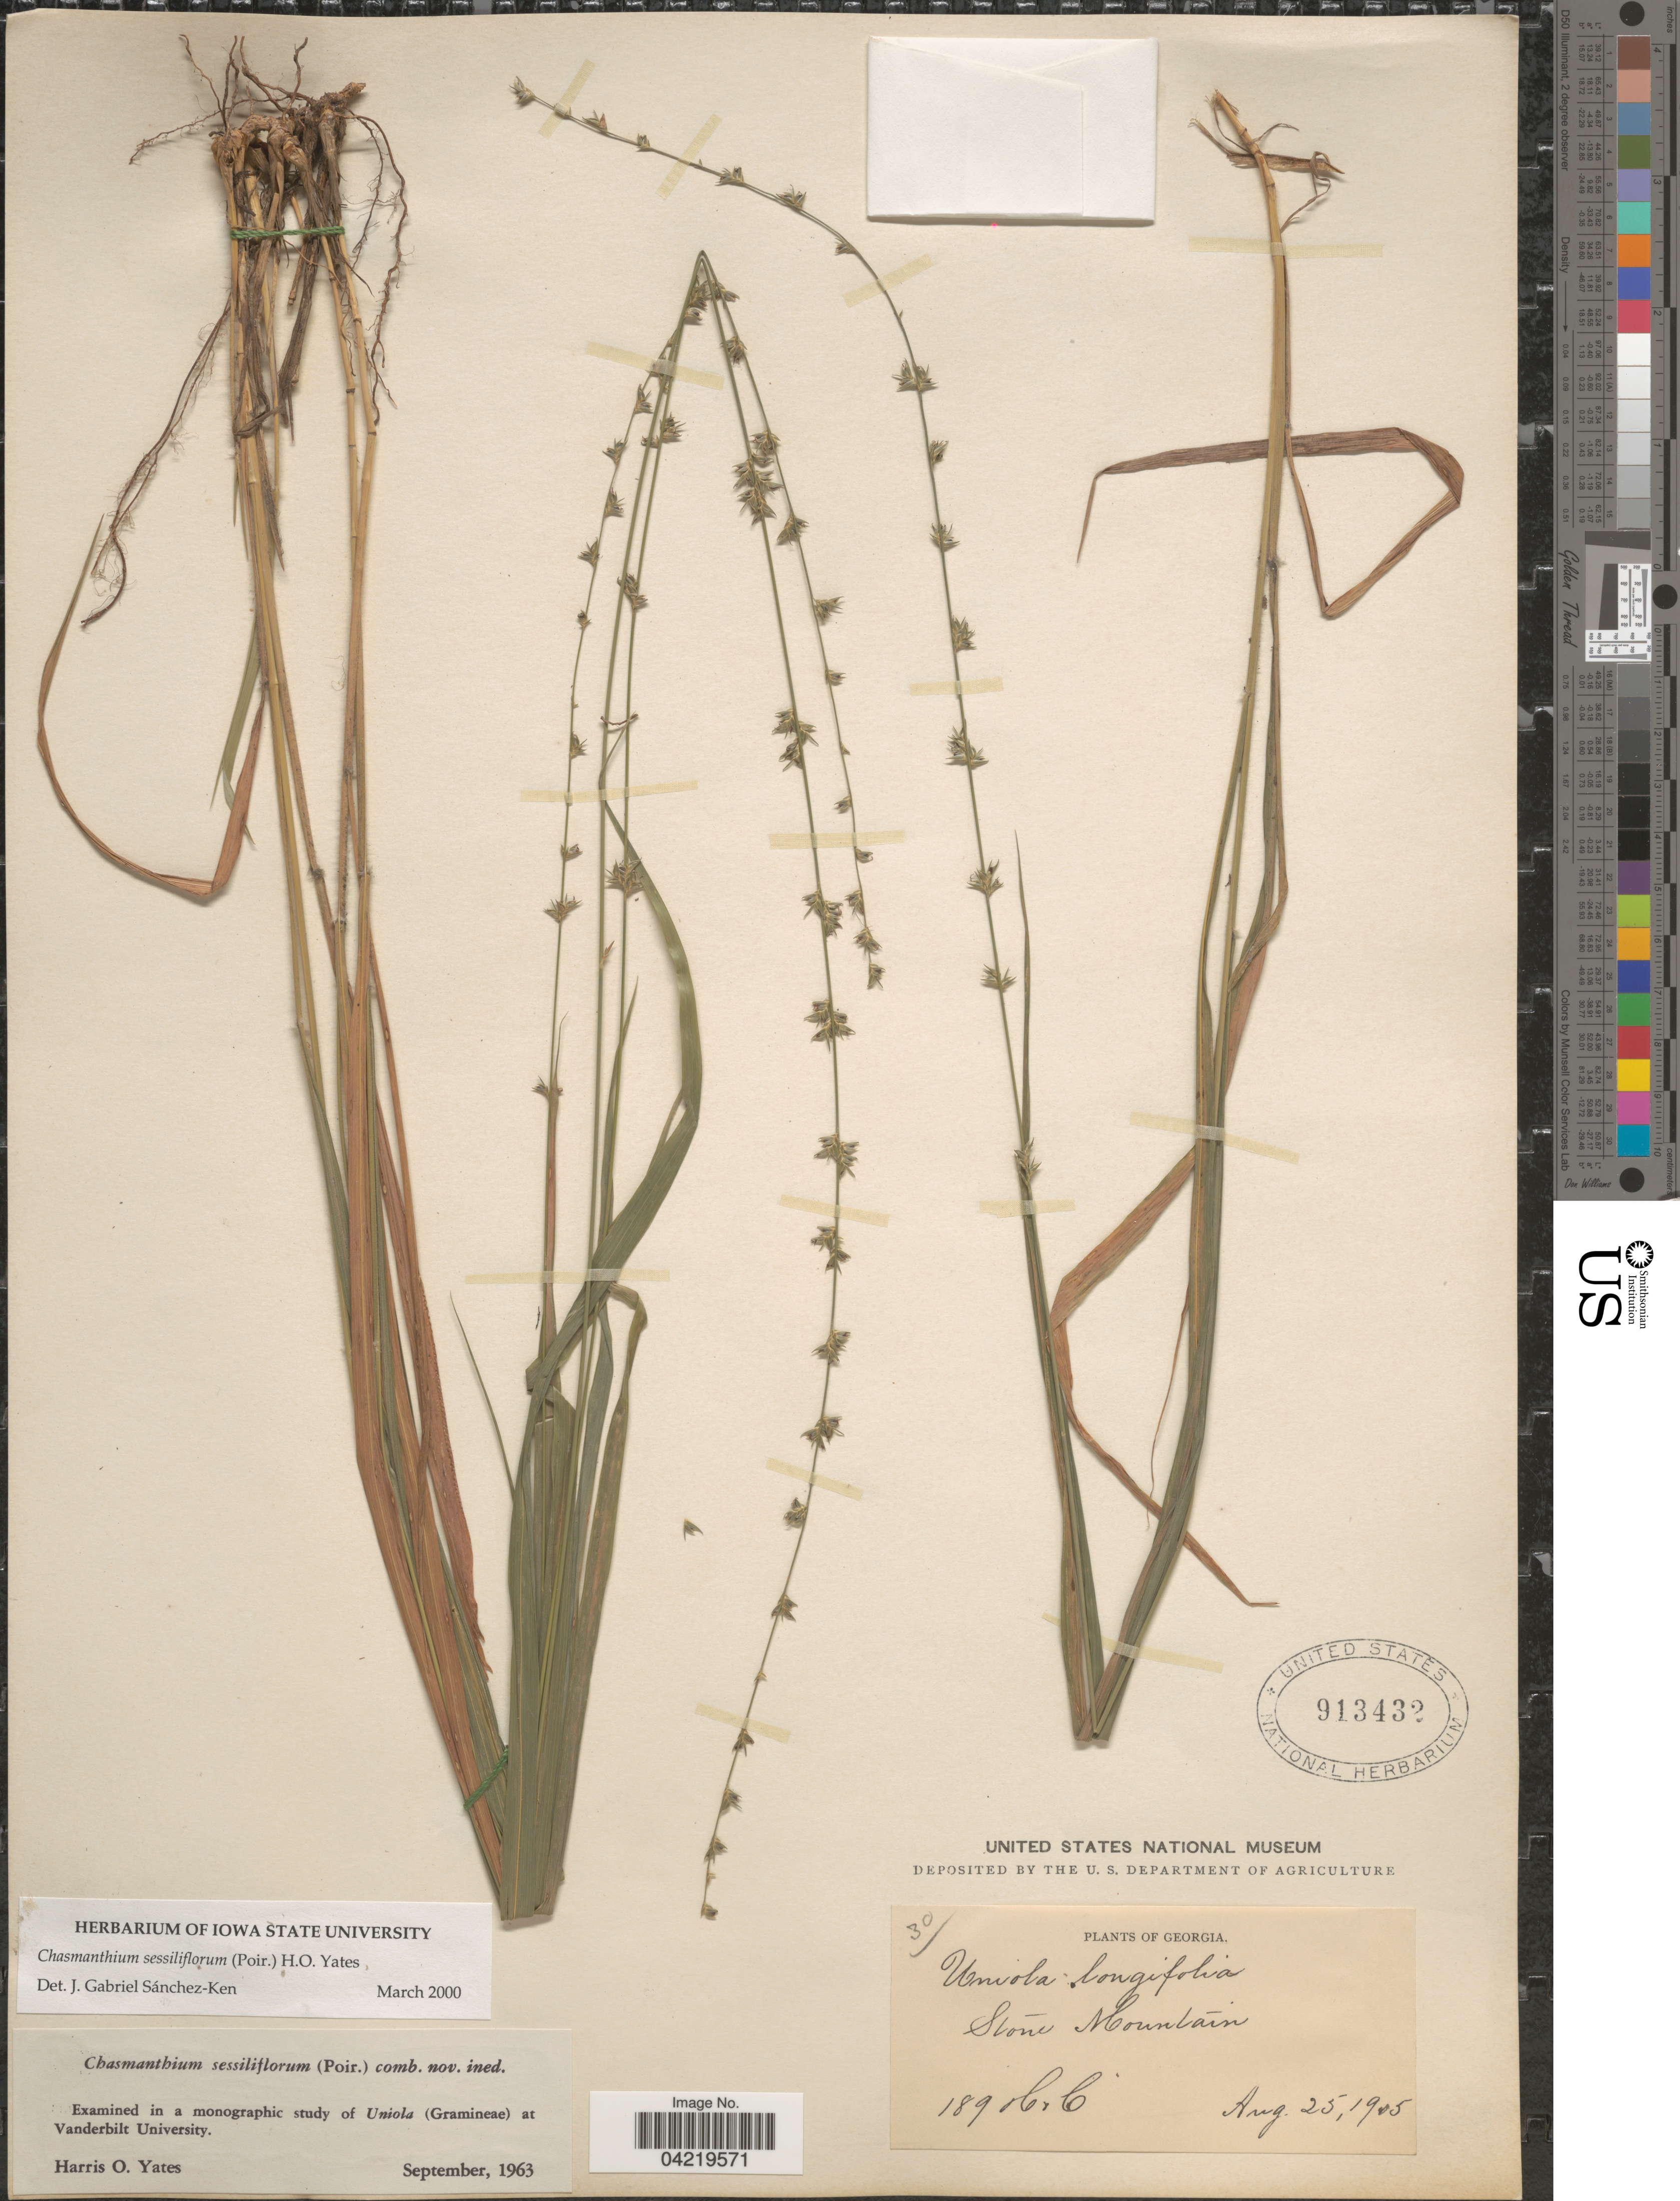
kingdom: Plantae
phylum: Tracheophyta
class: Liliopsida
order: Poales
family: Poaceae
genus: Chasmanthium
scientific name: Chasmanthium laxum subsp. sessiliflorum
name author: (L.) H.O. Yates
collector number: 189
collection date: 1905-08-25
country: United States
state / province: Georgia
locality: Stone Mountain.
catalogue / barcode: US 913432